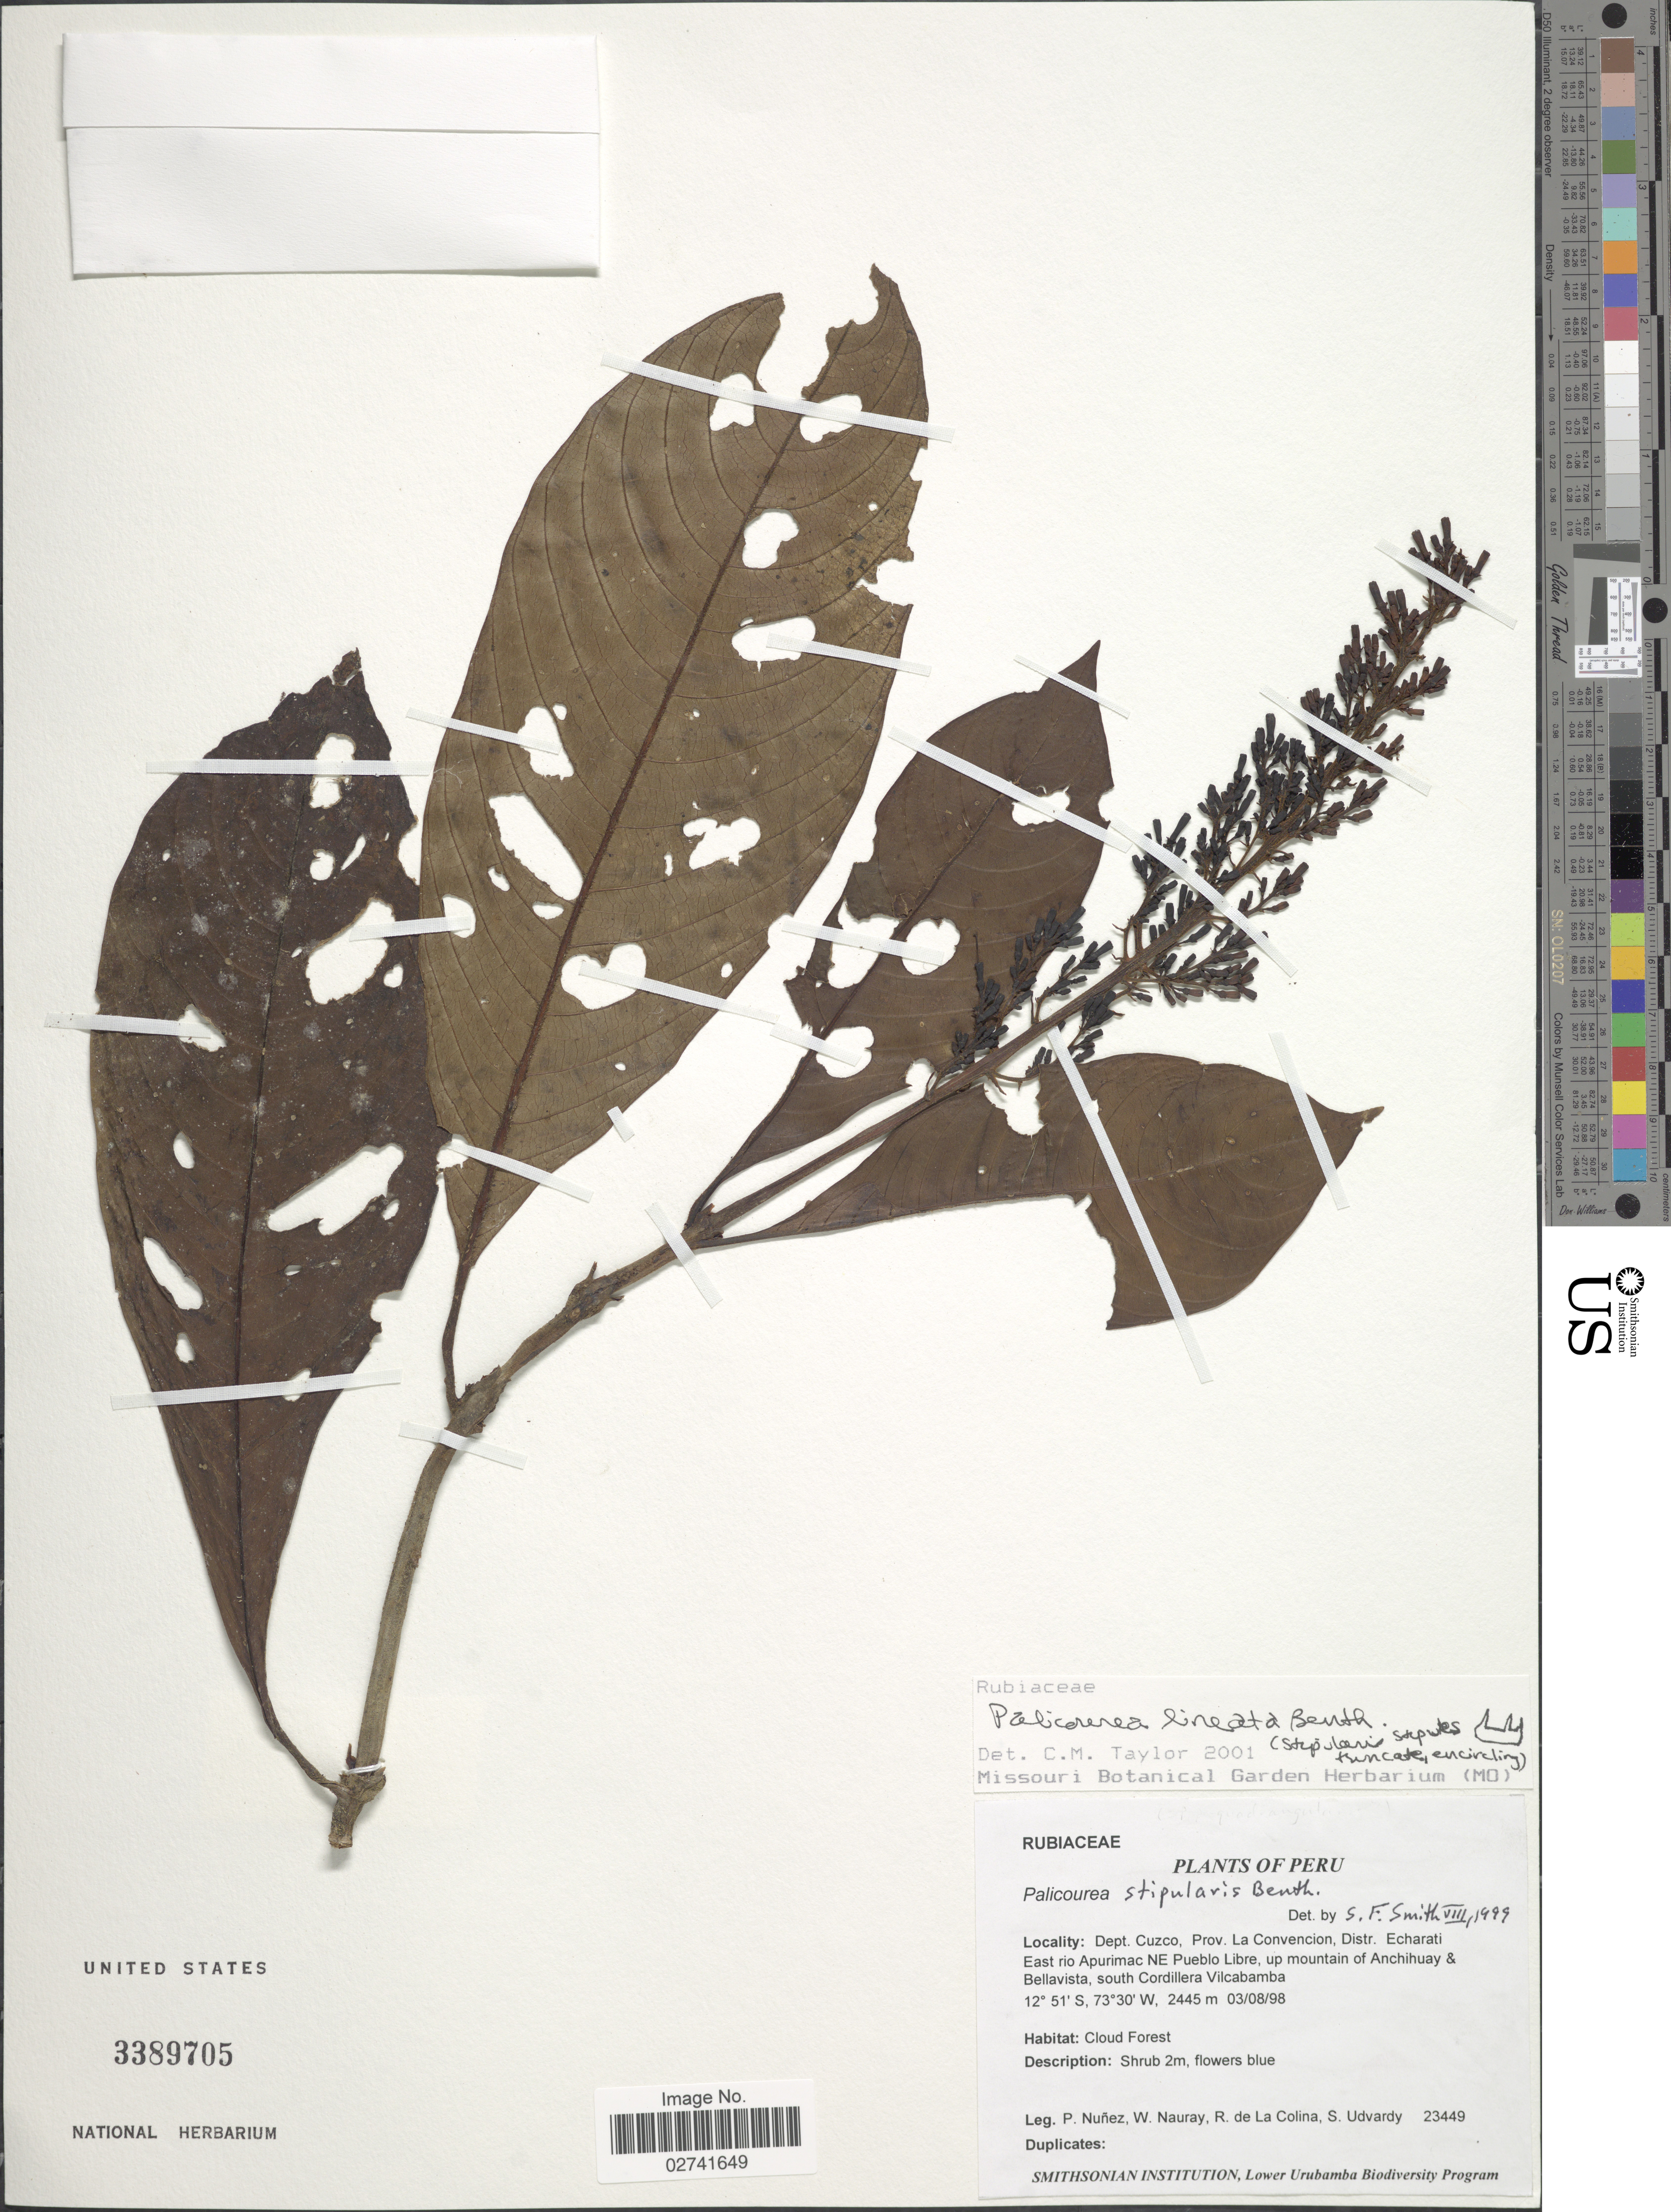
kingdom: Plantae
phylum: Tracheophyta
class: Magnoliopsida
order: Gentianales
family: Rubiaceae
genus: Palicourea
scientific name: Palicourea lineata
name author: Benth.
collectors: P. Nuñez V., W. Nauray, R. de La Colina & S. Udvardy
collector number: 23449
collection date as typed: Transcribed d/m/y: 3/8/98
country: Peru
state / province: Cusco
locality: Dept, Cuzco, Prov. La Convencion, Distr. Echarati East rio Apurimac NE Pueblo Libre, up mountain of Anchihuay & Bellavista, south Cordillera Vilcabamba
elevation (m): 2445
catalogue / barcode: US 3389705